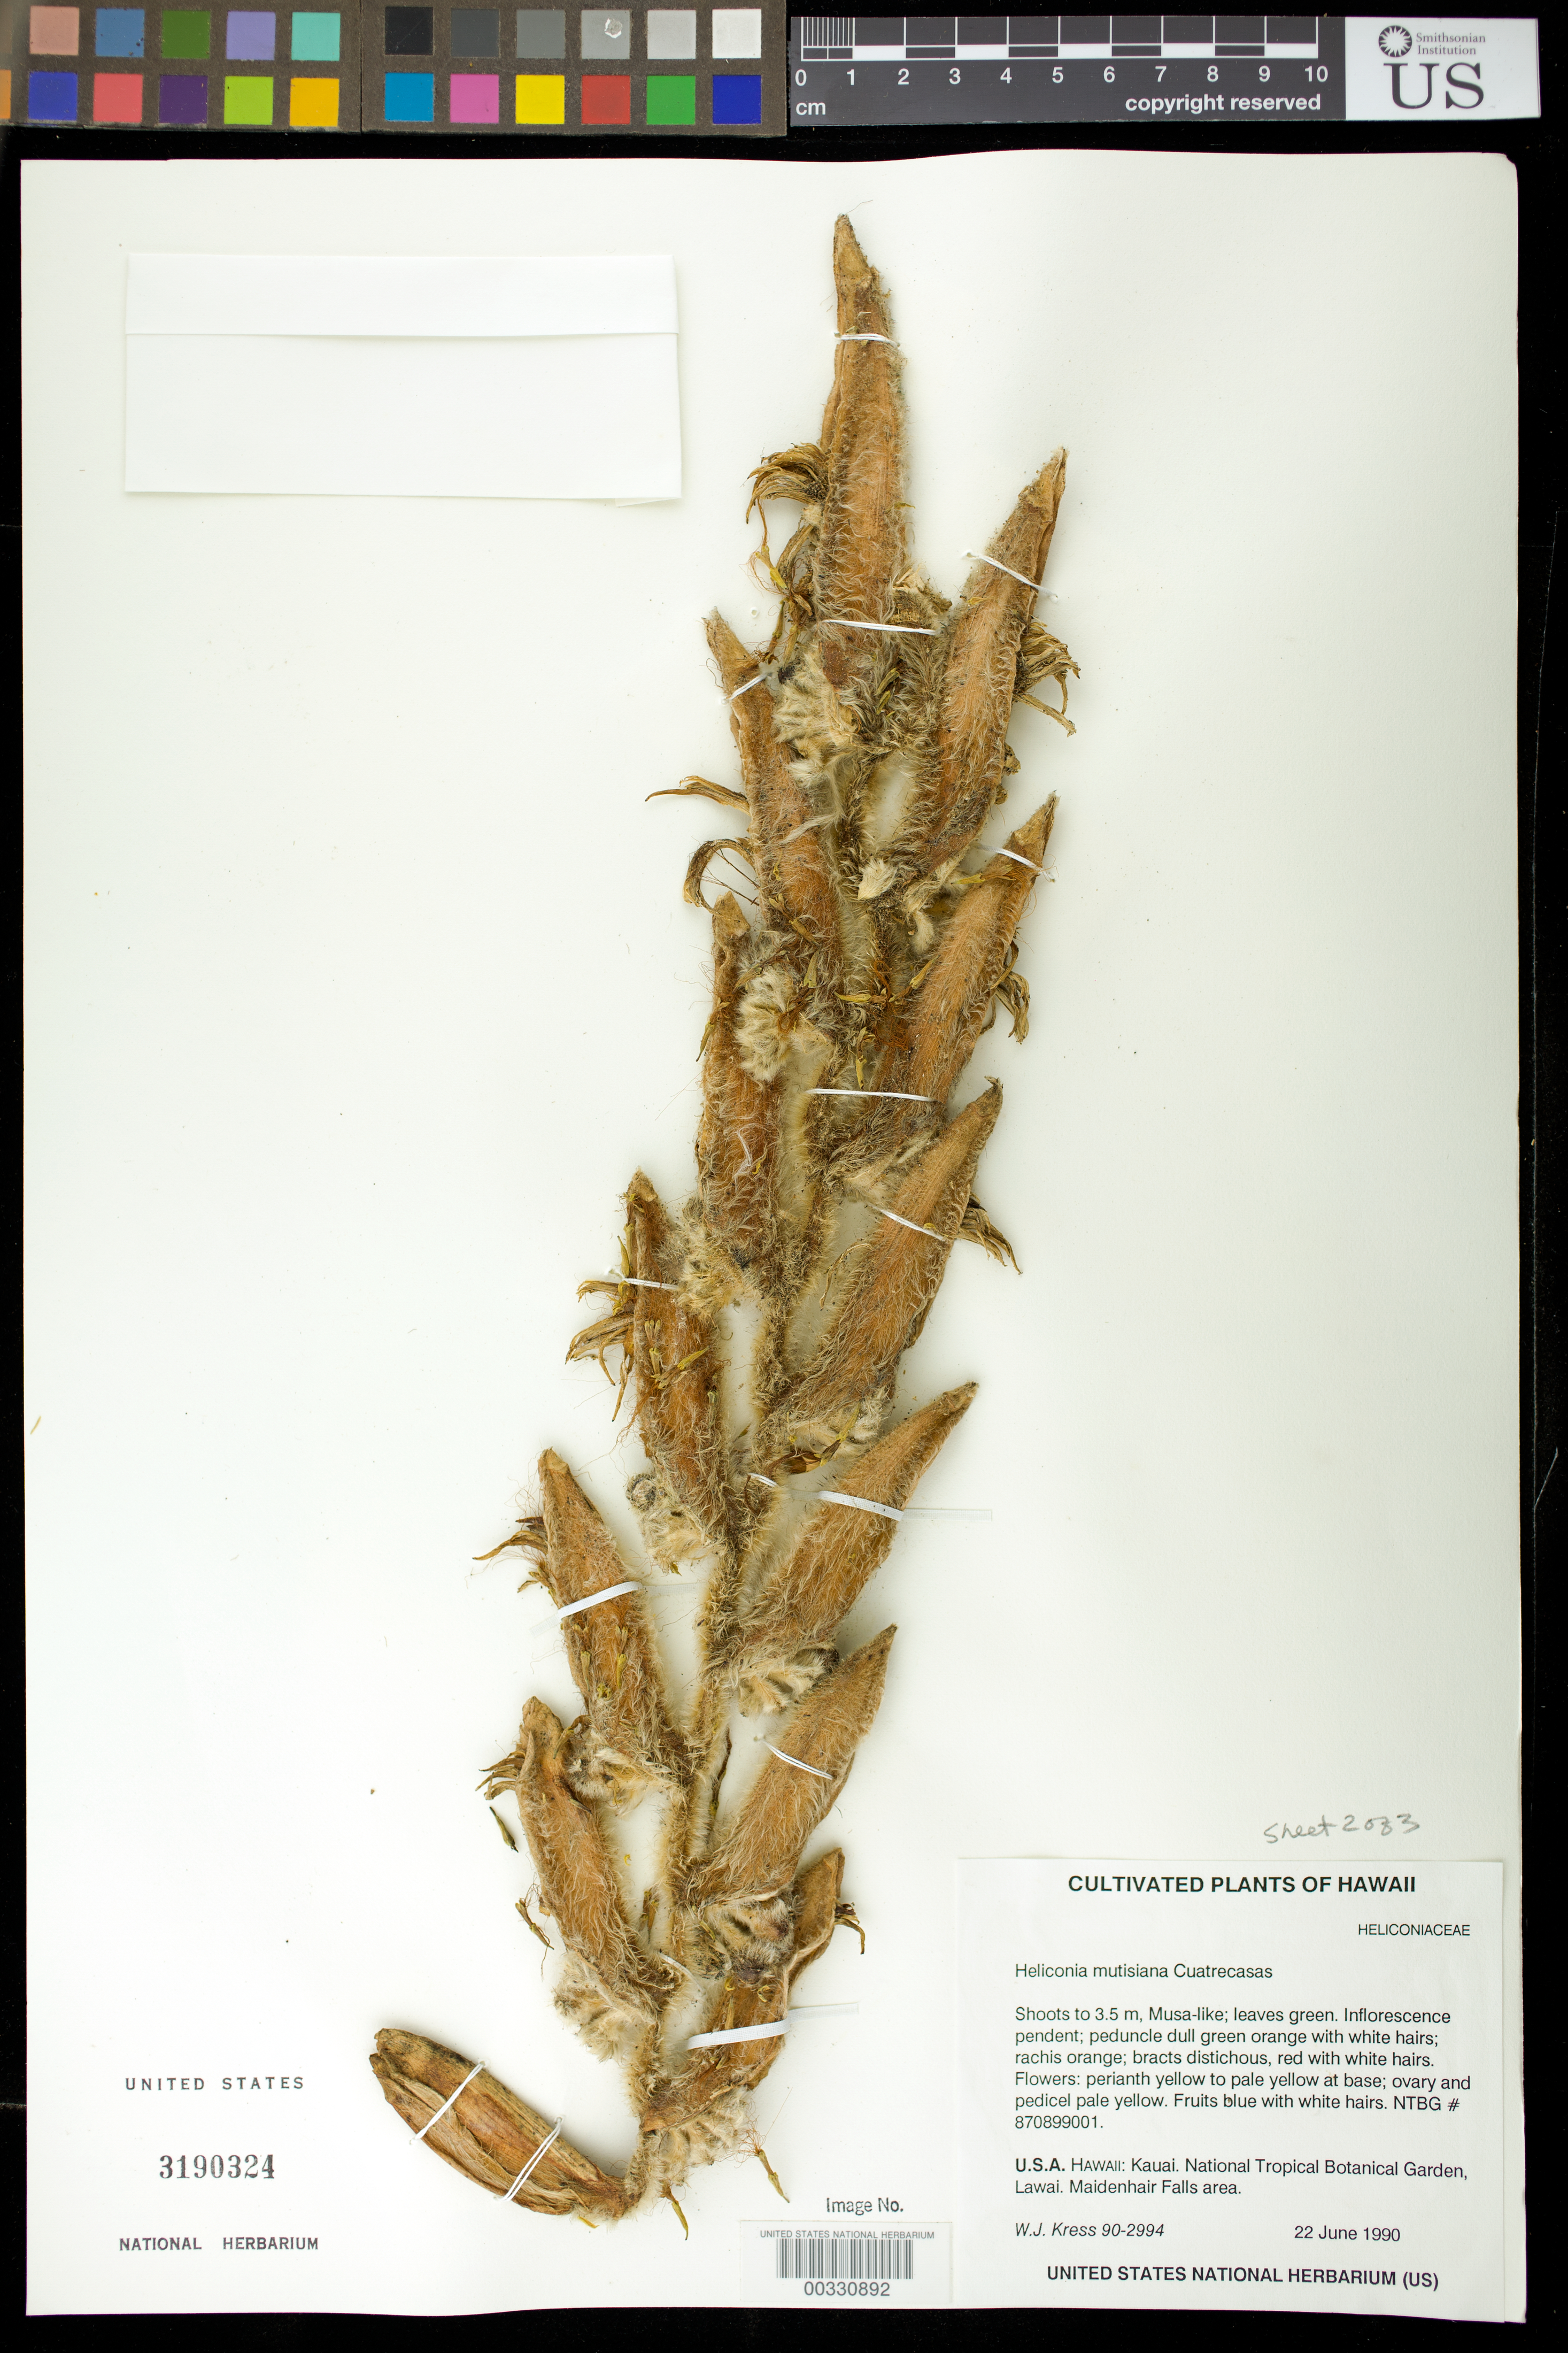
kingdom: Plantae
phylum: Tracheophyta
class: Liliopsida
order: Zingiberales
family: Heliconiaceae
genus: Heliconia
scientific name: Heliconia mutisiana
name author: Cuatrec.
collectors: W. J. Kress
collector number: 90-2994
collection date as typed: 22 Jun 1990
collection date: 1990-06-22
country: United States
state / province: Florida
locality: Southern Florida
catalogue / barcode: US 3190324